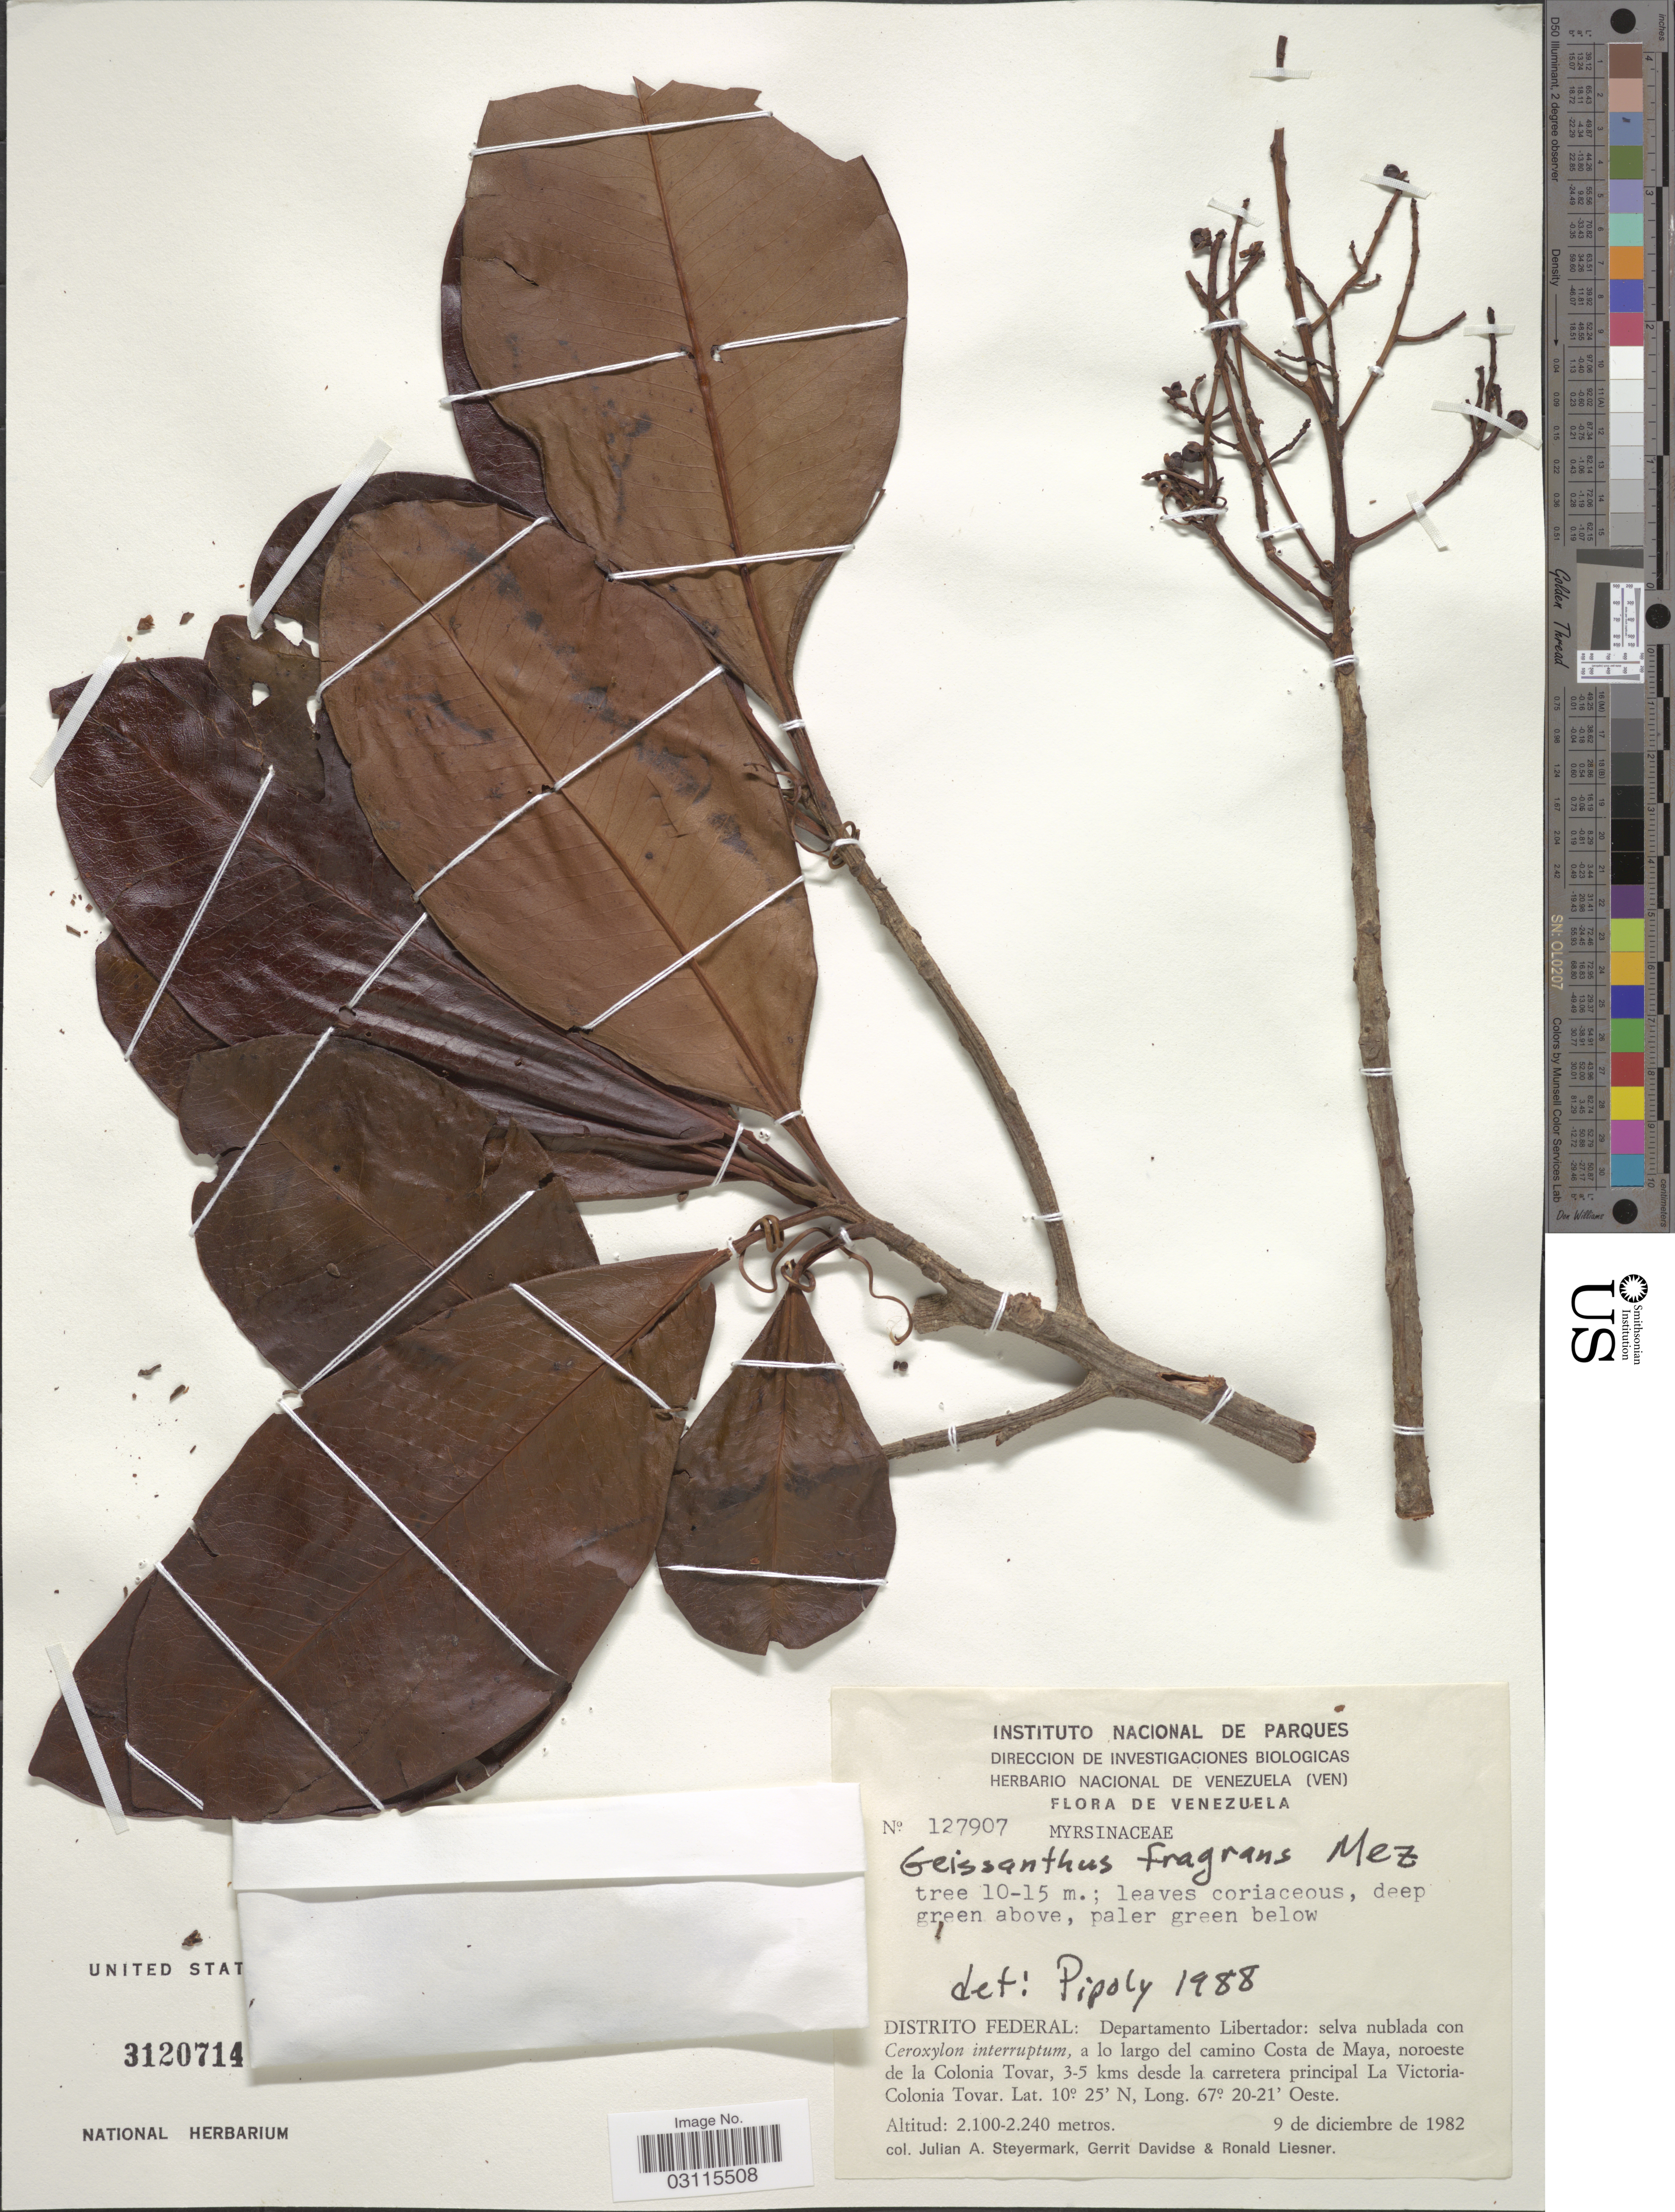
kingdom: Plantae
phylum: Tracheophyta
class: Magnoliopsida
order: Ericales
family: Primulaceae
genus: Geissanthus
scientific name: Geissanthus fragrans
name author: Mez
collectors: J. Steyermark, G. Davidse & R. L. Liesner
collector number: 127907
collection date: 1982-12-09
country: Venezuela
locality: Distrito Federal: Departamento Libertador: a lo largo del camino Costa de Maya, noroeste de la Colonia Tovar, 3-5 kms desde la carretera principal La Victoria-Colonia Tovar.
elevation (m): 2100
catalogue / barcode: US 3120714